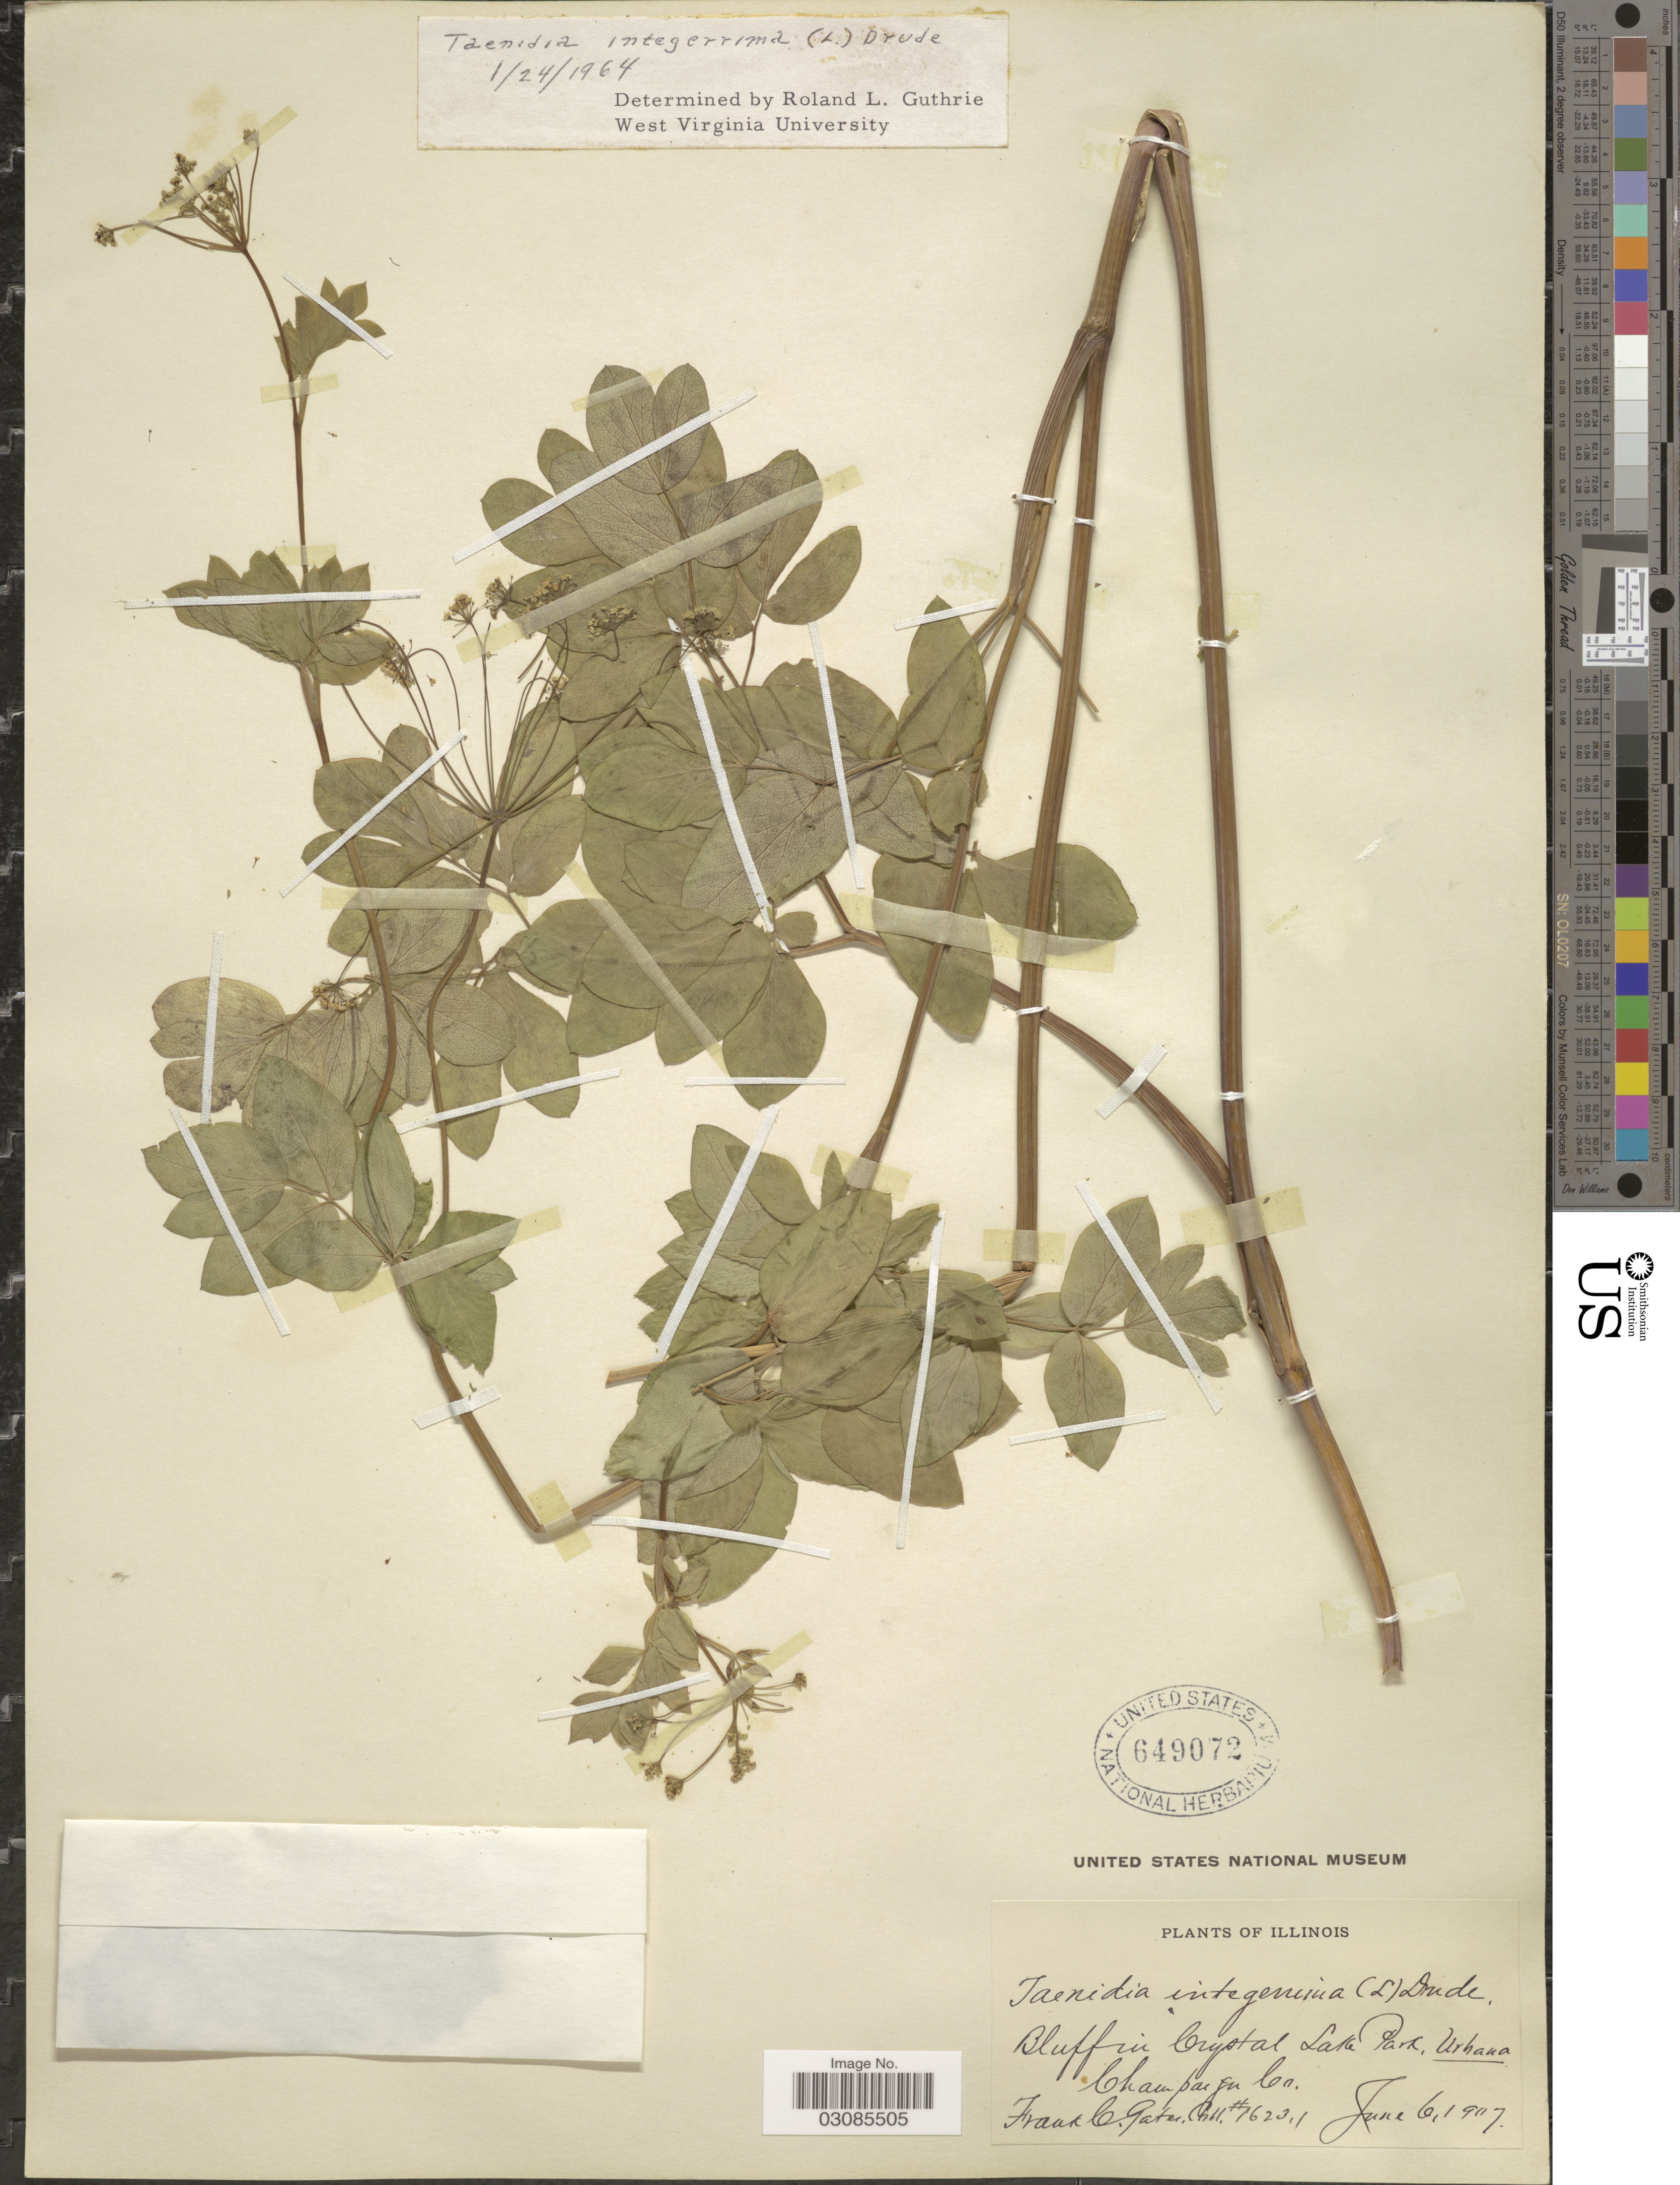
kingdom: Plantae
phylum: Tracheophyta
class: Magnoliopsida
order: Apiales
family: Apiaceae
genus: Taenidia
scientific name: Taenidia integerrima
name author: (L.) Drude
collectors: F. C. Gates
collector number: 162311*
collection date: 1907-06-06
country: United States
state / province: Illinois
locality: Bluffin Crystal Lake Park, Urbana. Champaign Co.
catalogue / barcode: US 649072